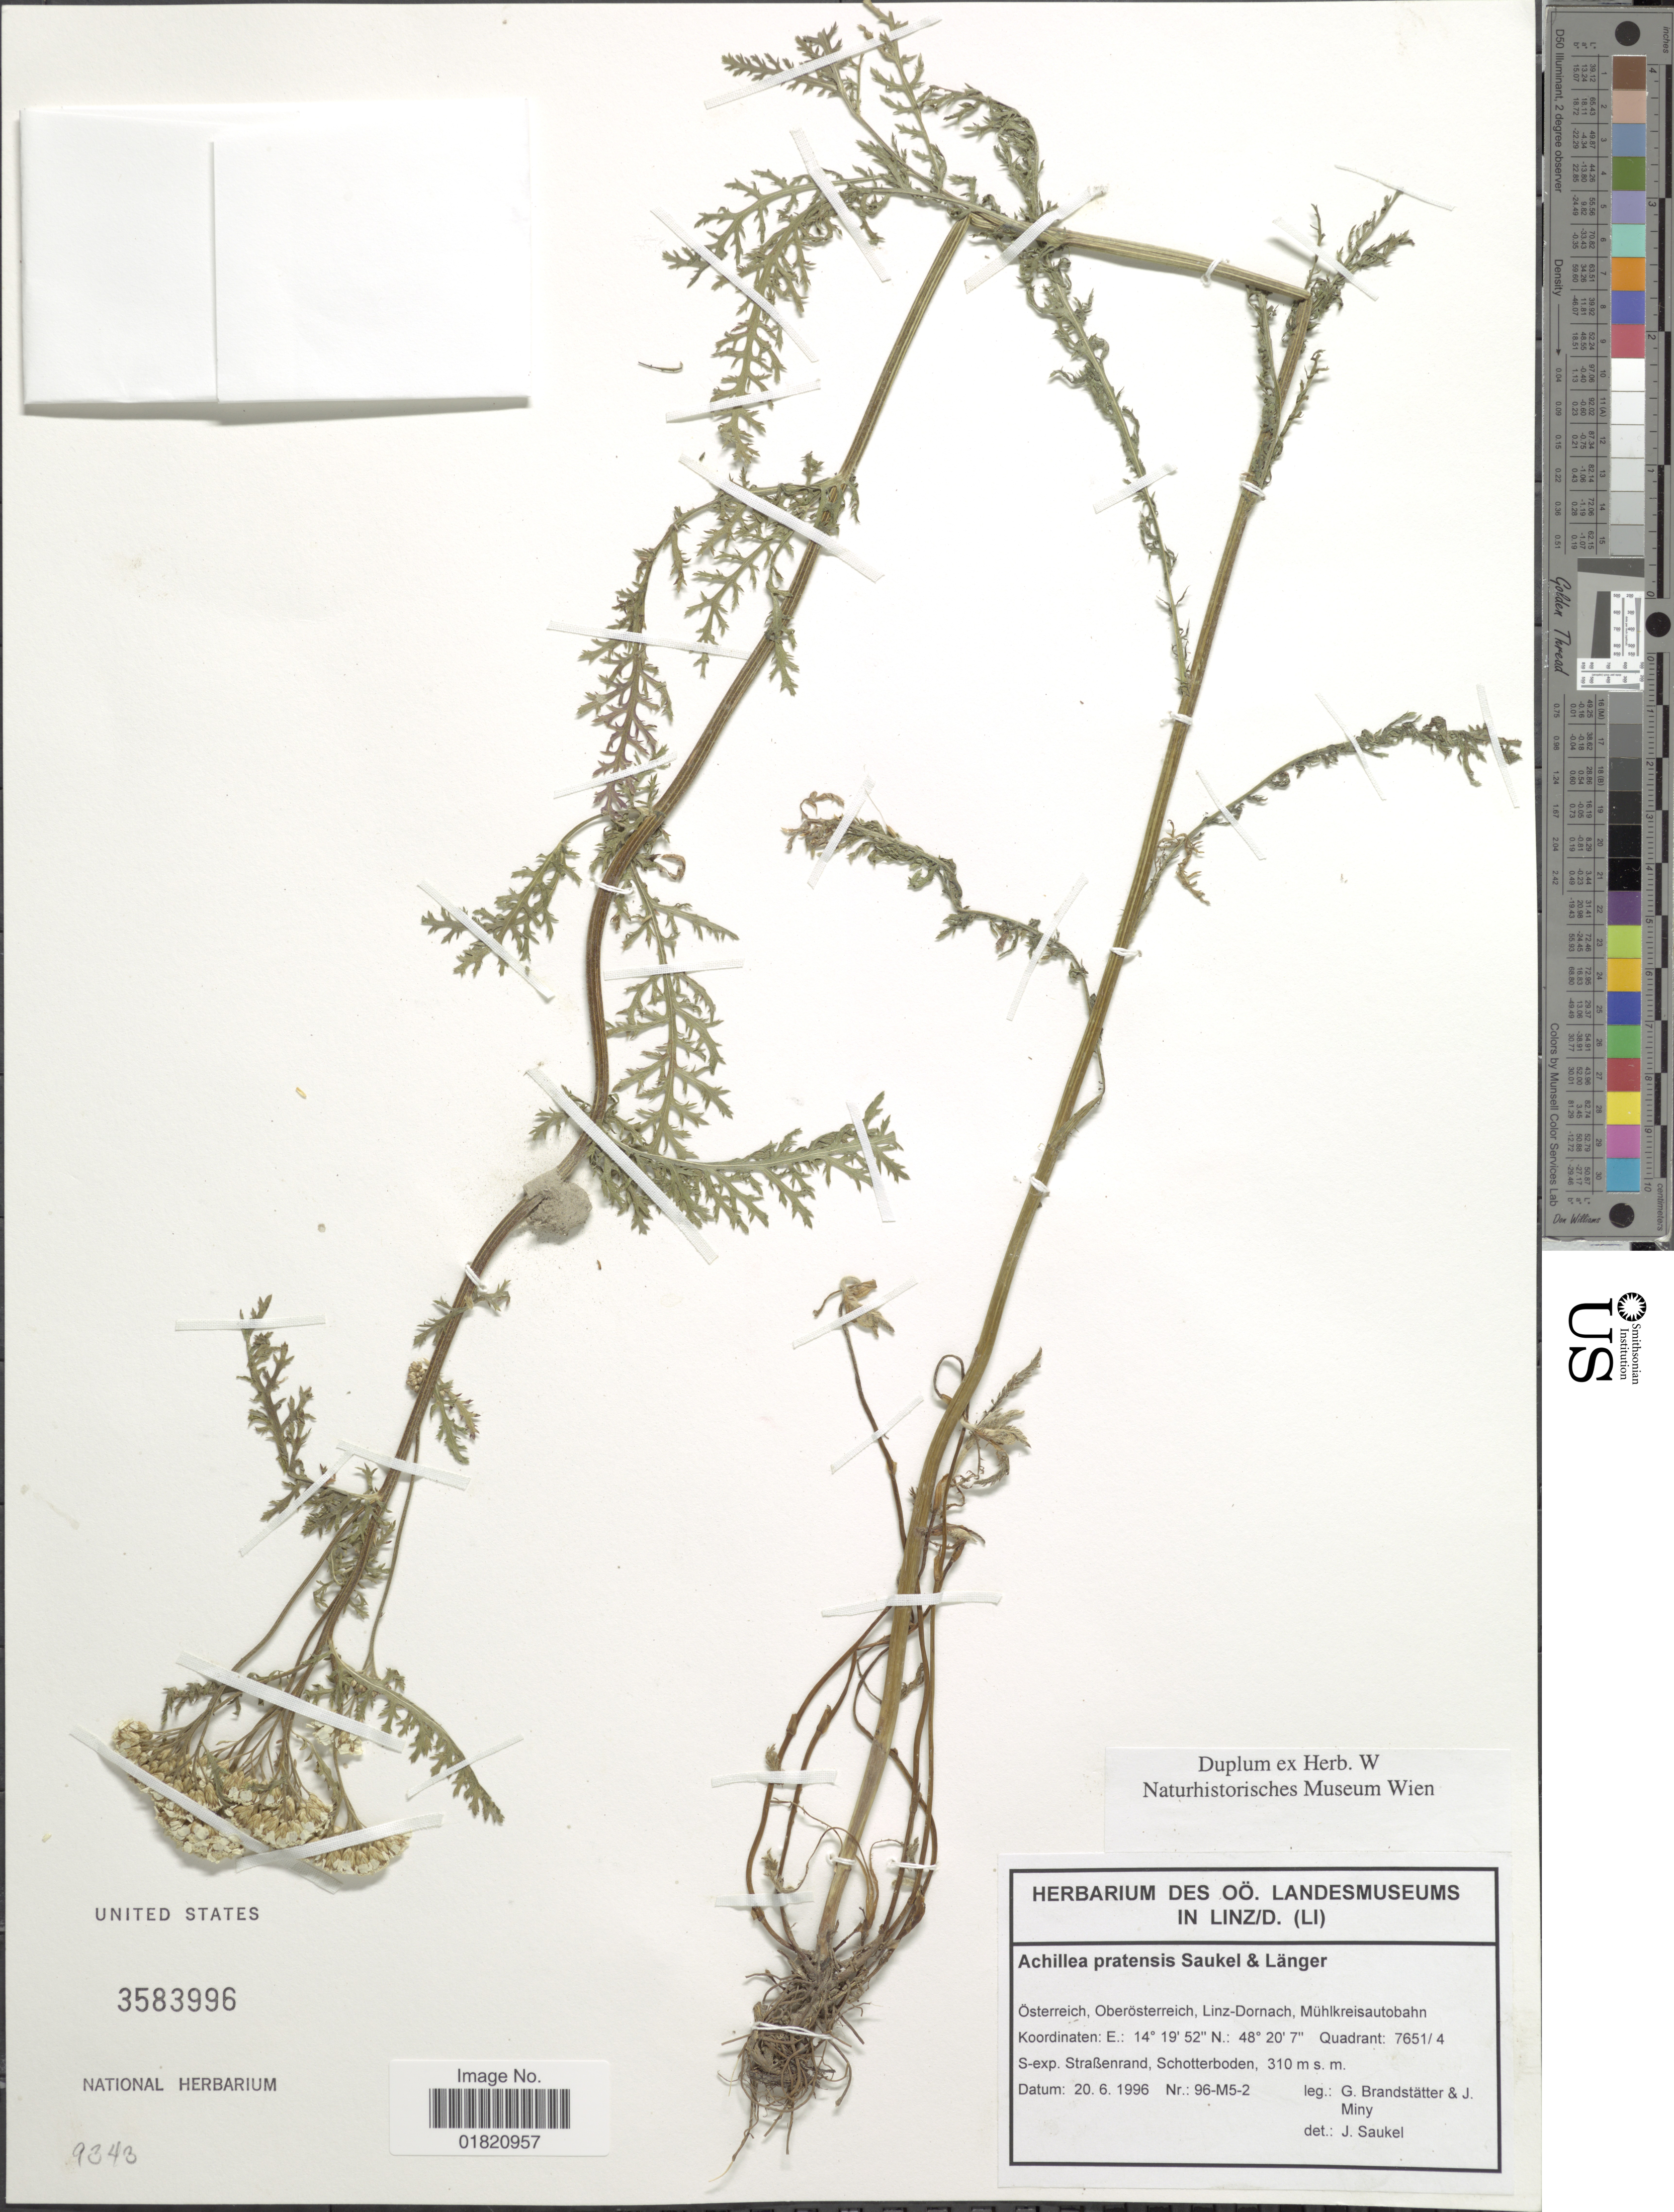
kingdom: Plantae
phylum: Tracheophyta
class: Magnoliopsida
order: Asterales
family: Asteraceae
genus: Achillea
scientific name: Achillea pratensis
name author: Saukel & R. Langer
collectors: G. Brandstätter & J. Miny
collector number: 96-M5-2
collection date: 1996-06-20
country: Austria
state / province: Oberosterreich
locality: Osterreich, Linz-Dornach, Mühlkreisautobahn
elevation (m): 310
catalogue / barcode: US 3583996